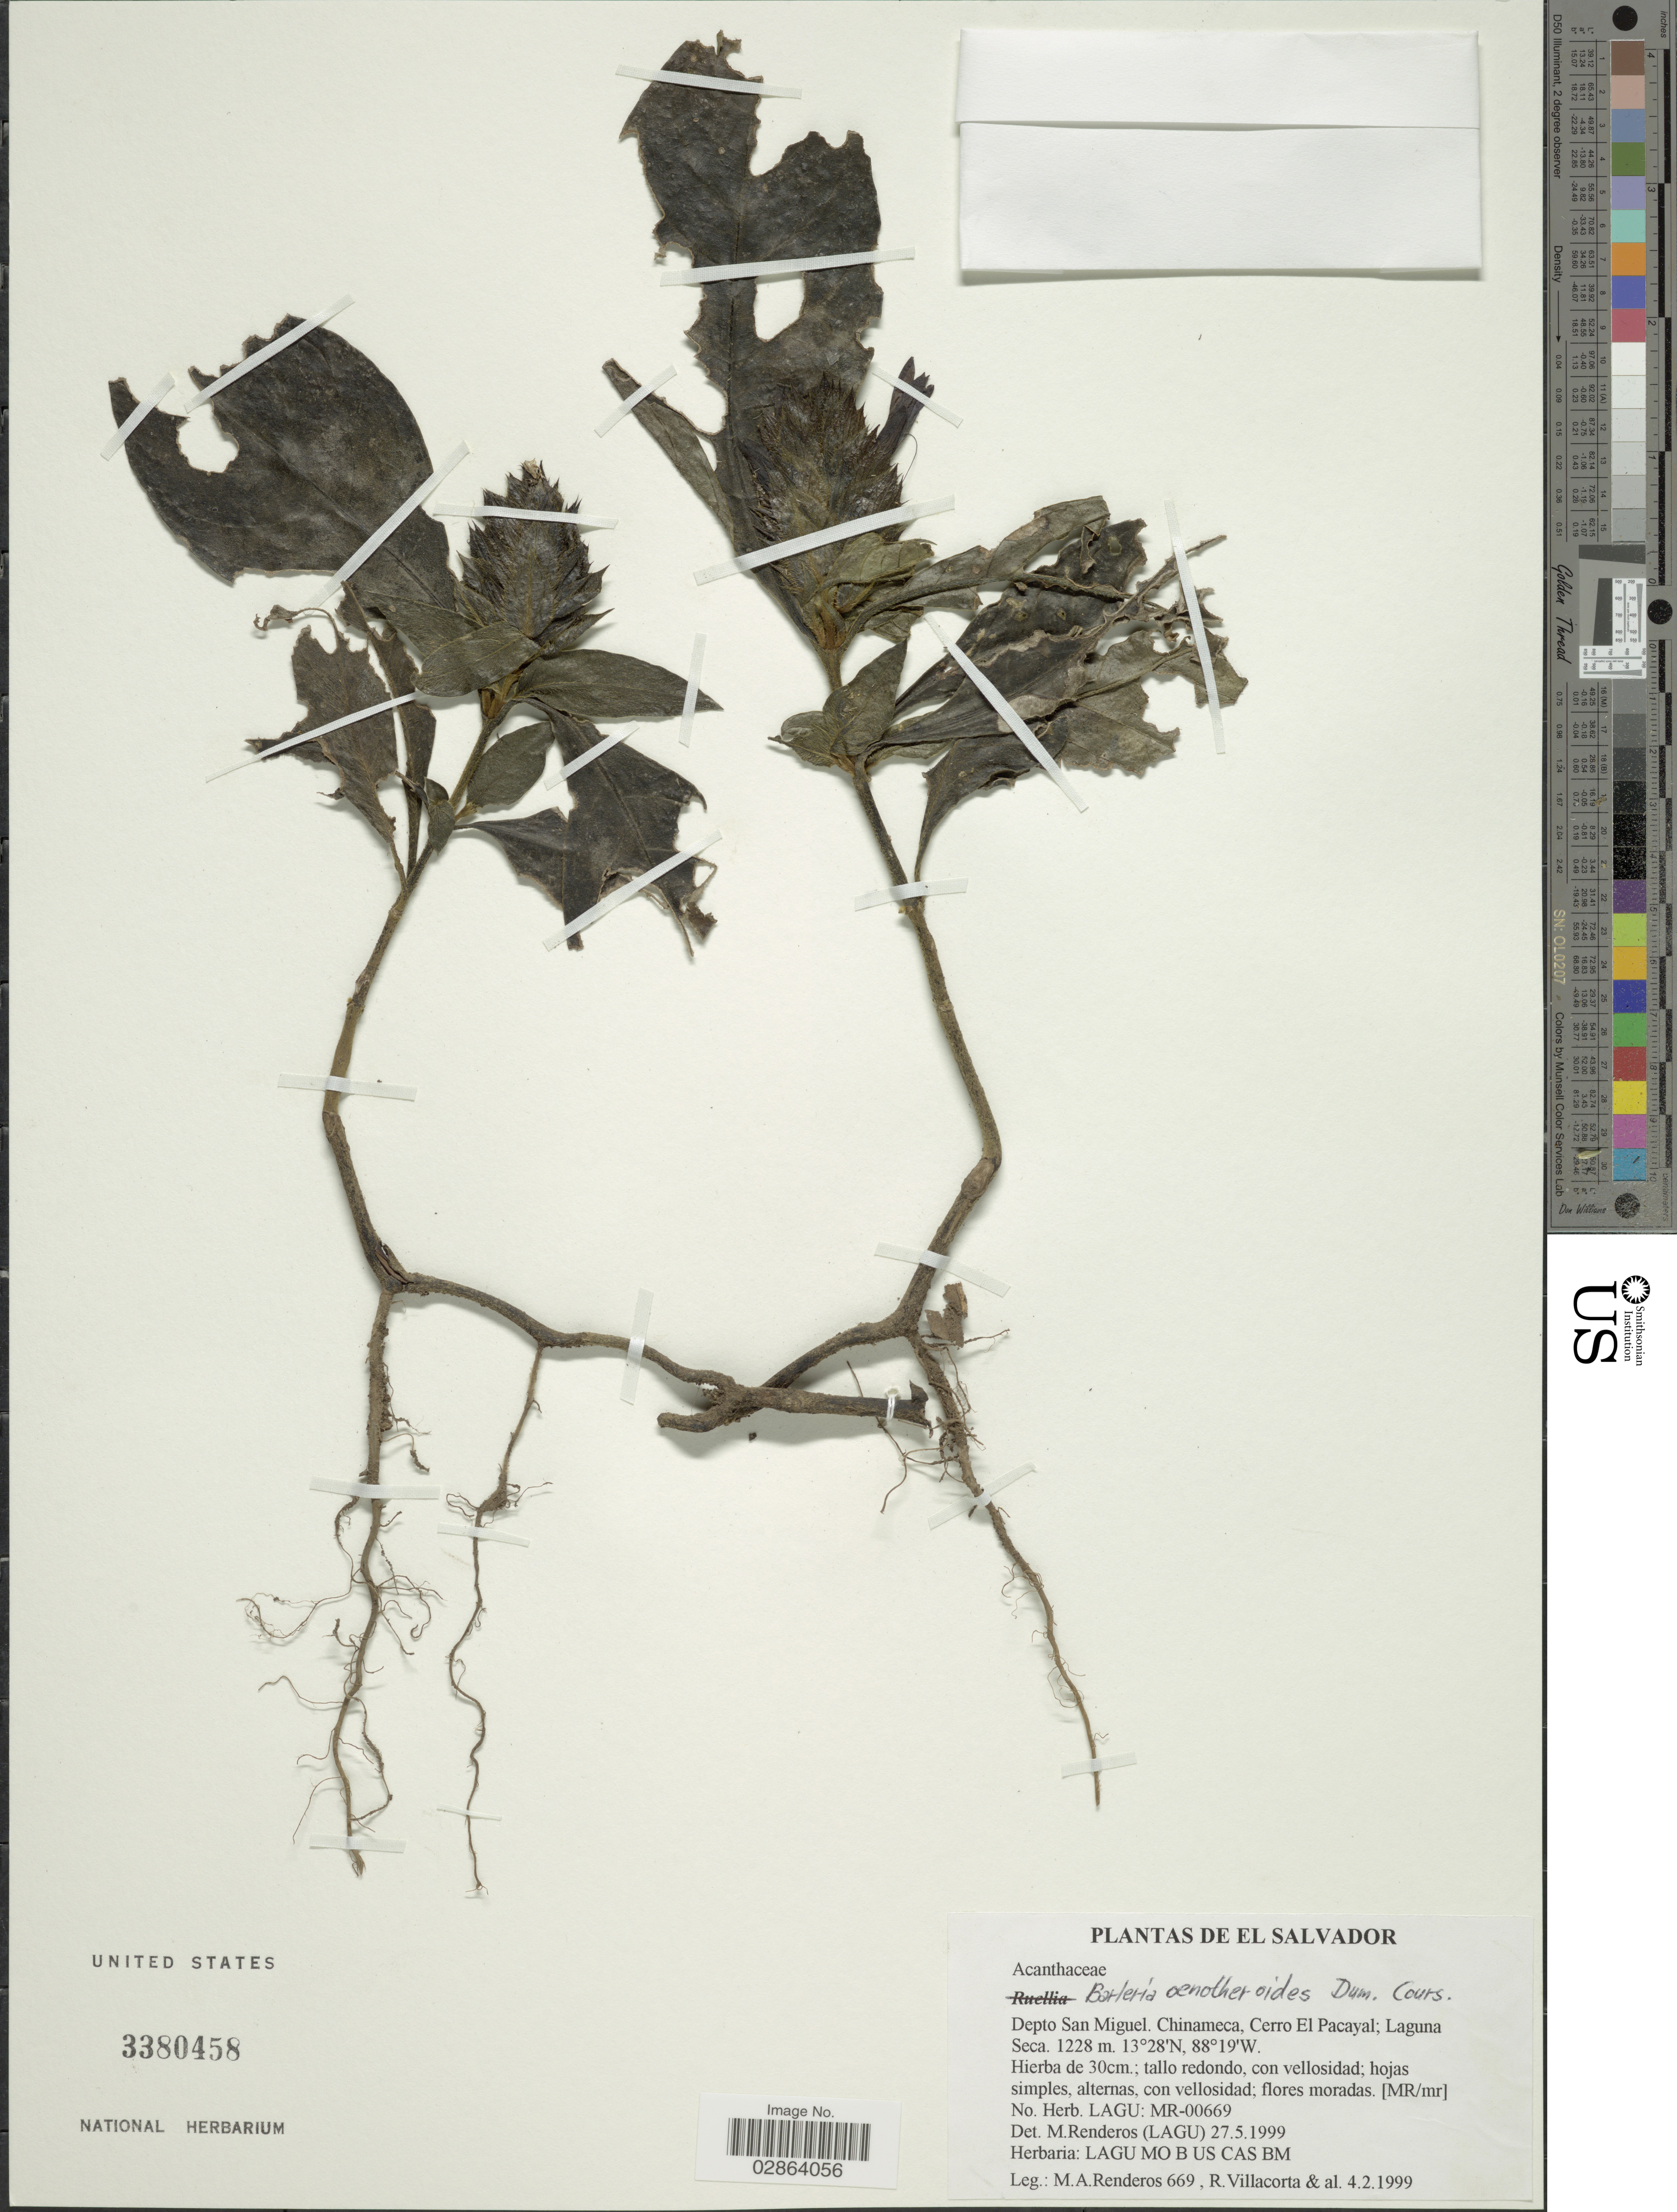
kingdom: Plantae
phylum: Tracheophyta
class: Magnoliopsida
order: Lamiales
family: Acanthaceae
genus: Barleria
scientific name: Barleria oenotheroides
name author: Dum. Cours.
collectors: M. Renderos, R. Villacorta & et al.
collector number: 669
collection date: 1999-02-04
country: El Salvador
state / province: San Miguel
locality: Depto. San Miguel, Chinameca, Cerro El Pacayal; Laguna Seca.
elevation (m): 1228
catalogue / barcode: US 3380458